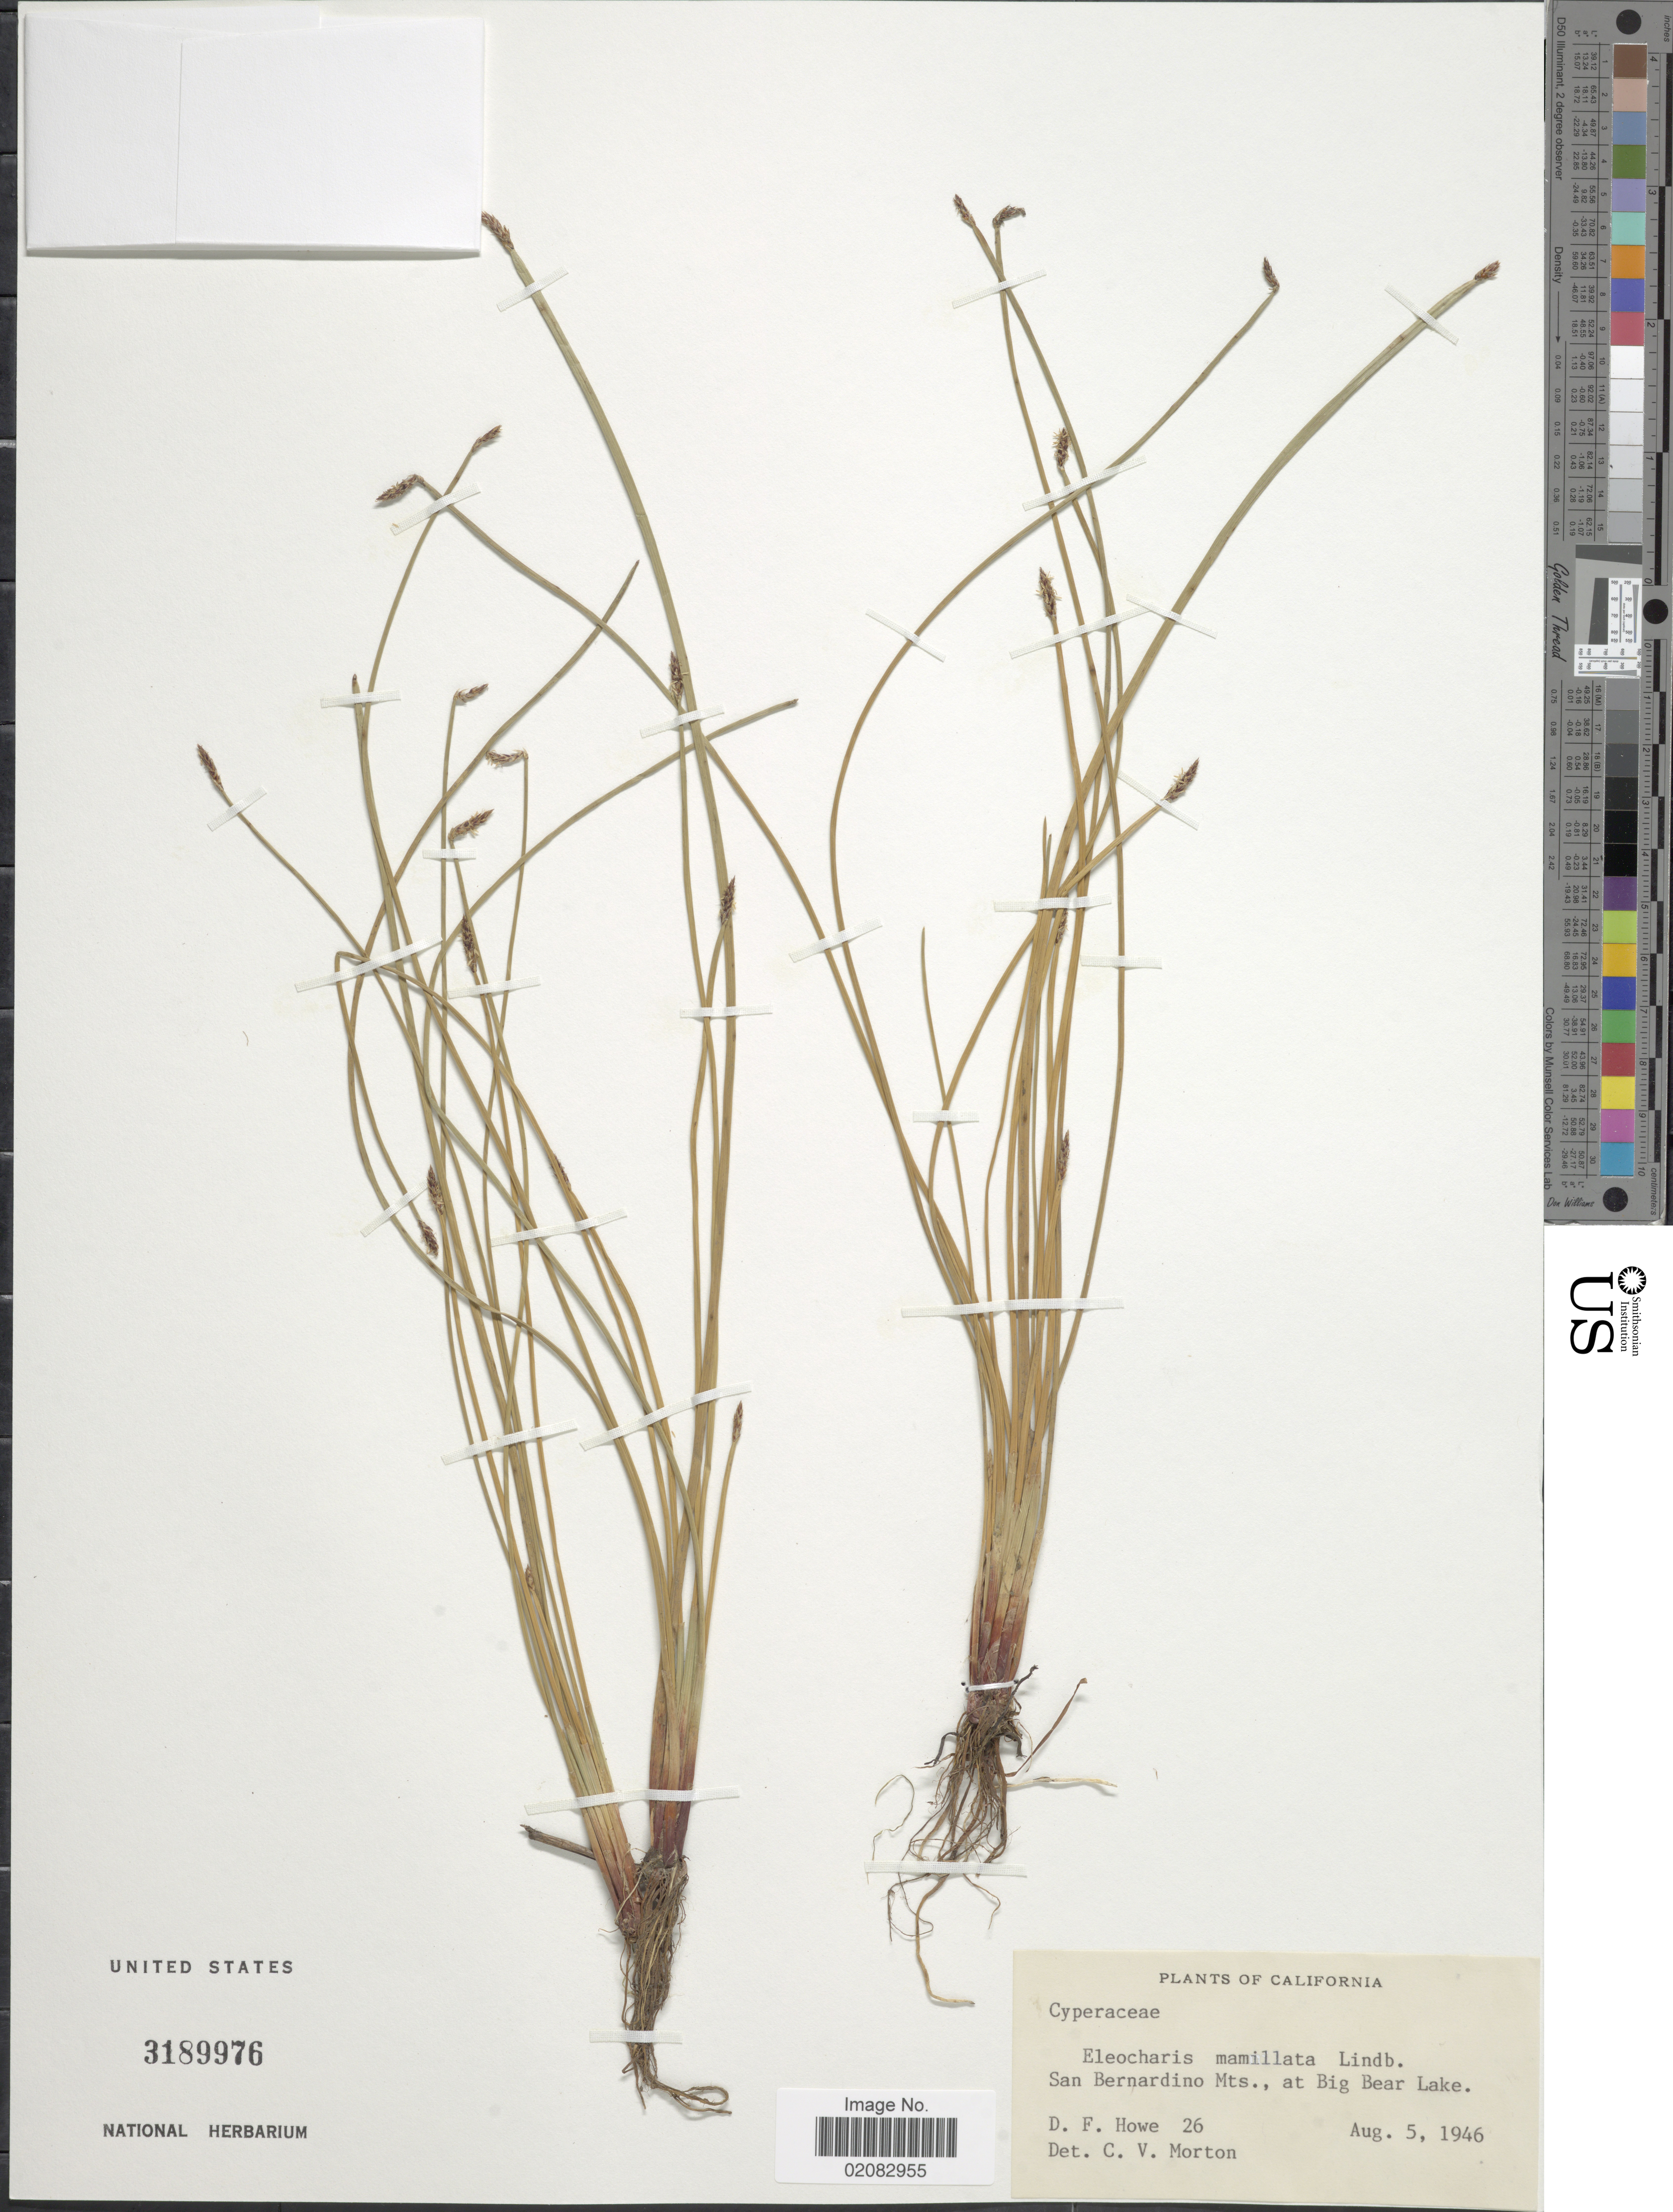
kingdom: Plantae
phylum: Tracheophyta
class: Liliopsida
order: Poales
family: Cyperaceae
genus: Eleocharis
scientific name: Eleocharis macrostachya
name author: Britton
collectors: D. Howe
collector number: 26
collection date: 1946-08-05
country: United States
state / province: California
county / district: San Bernardino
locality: San Bernardino Mts., at Big Bear Lake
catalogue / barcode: US 3189976